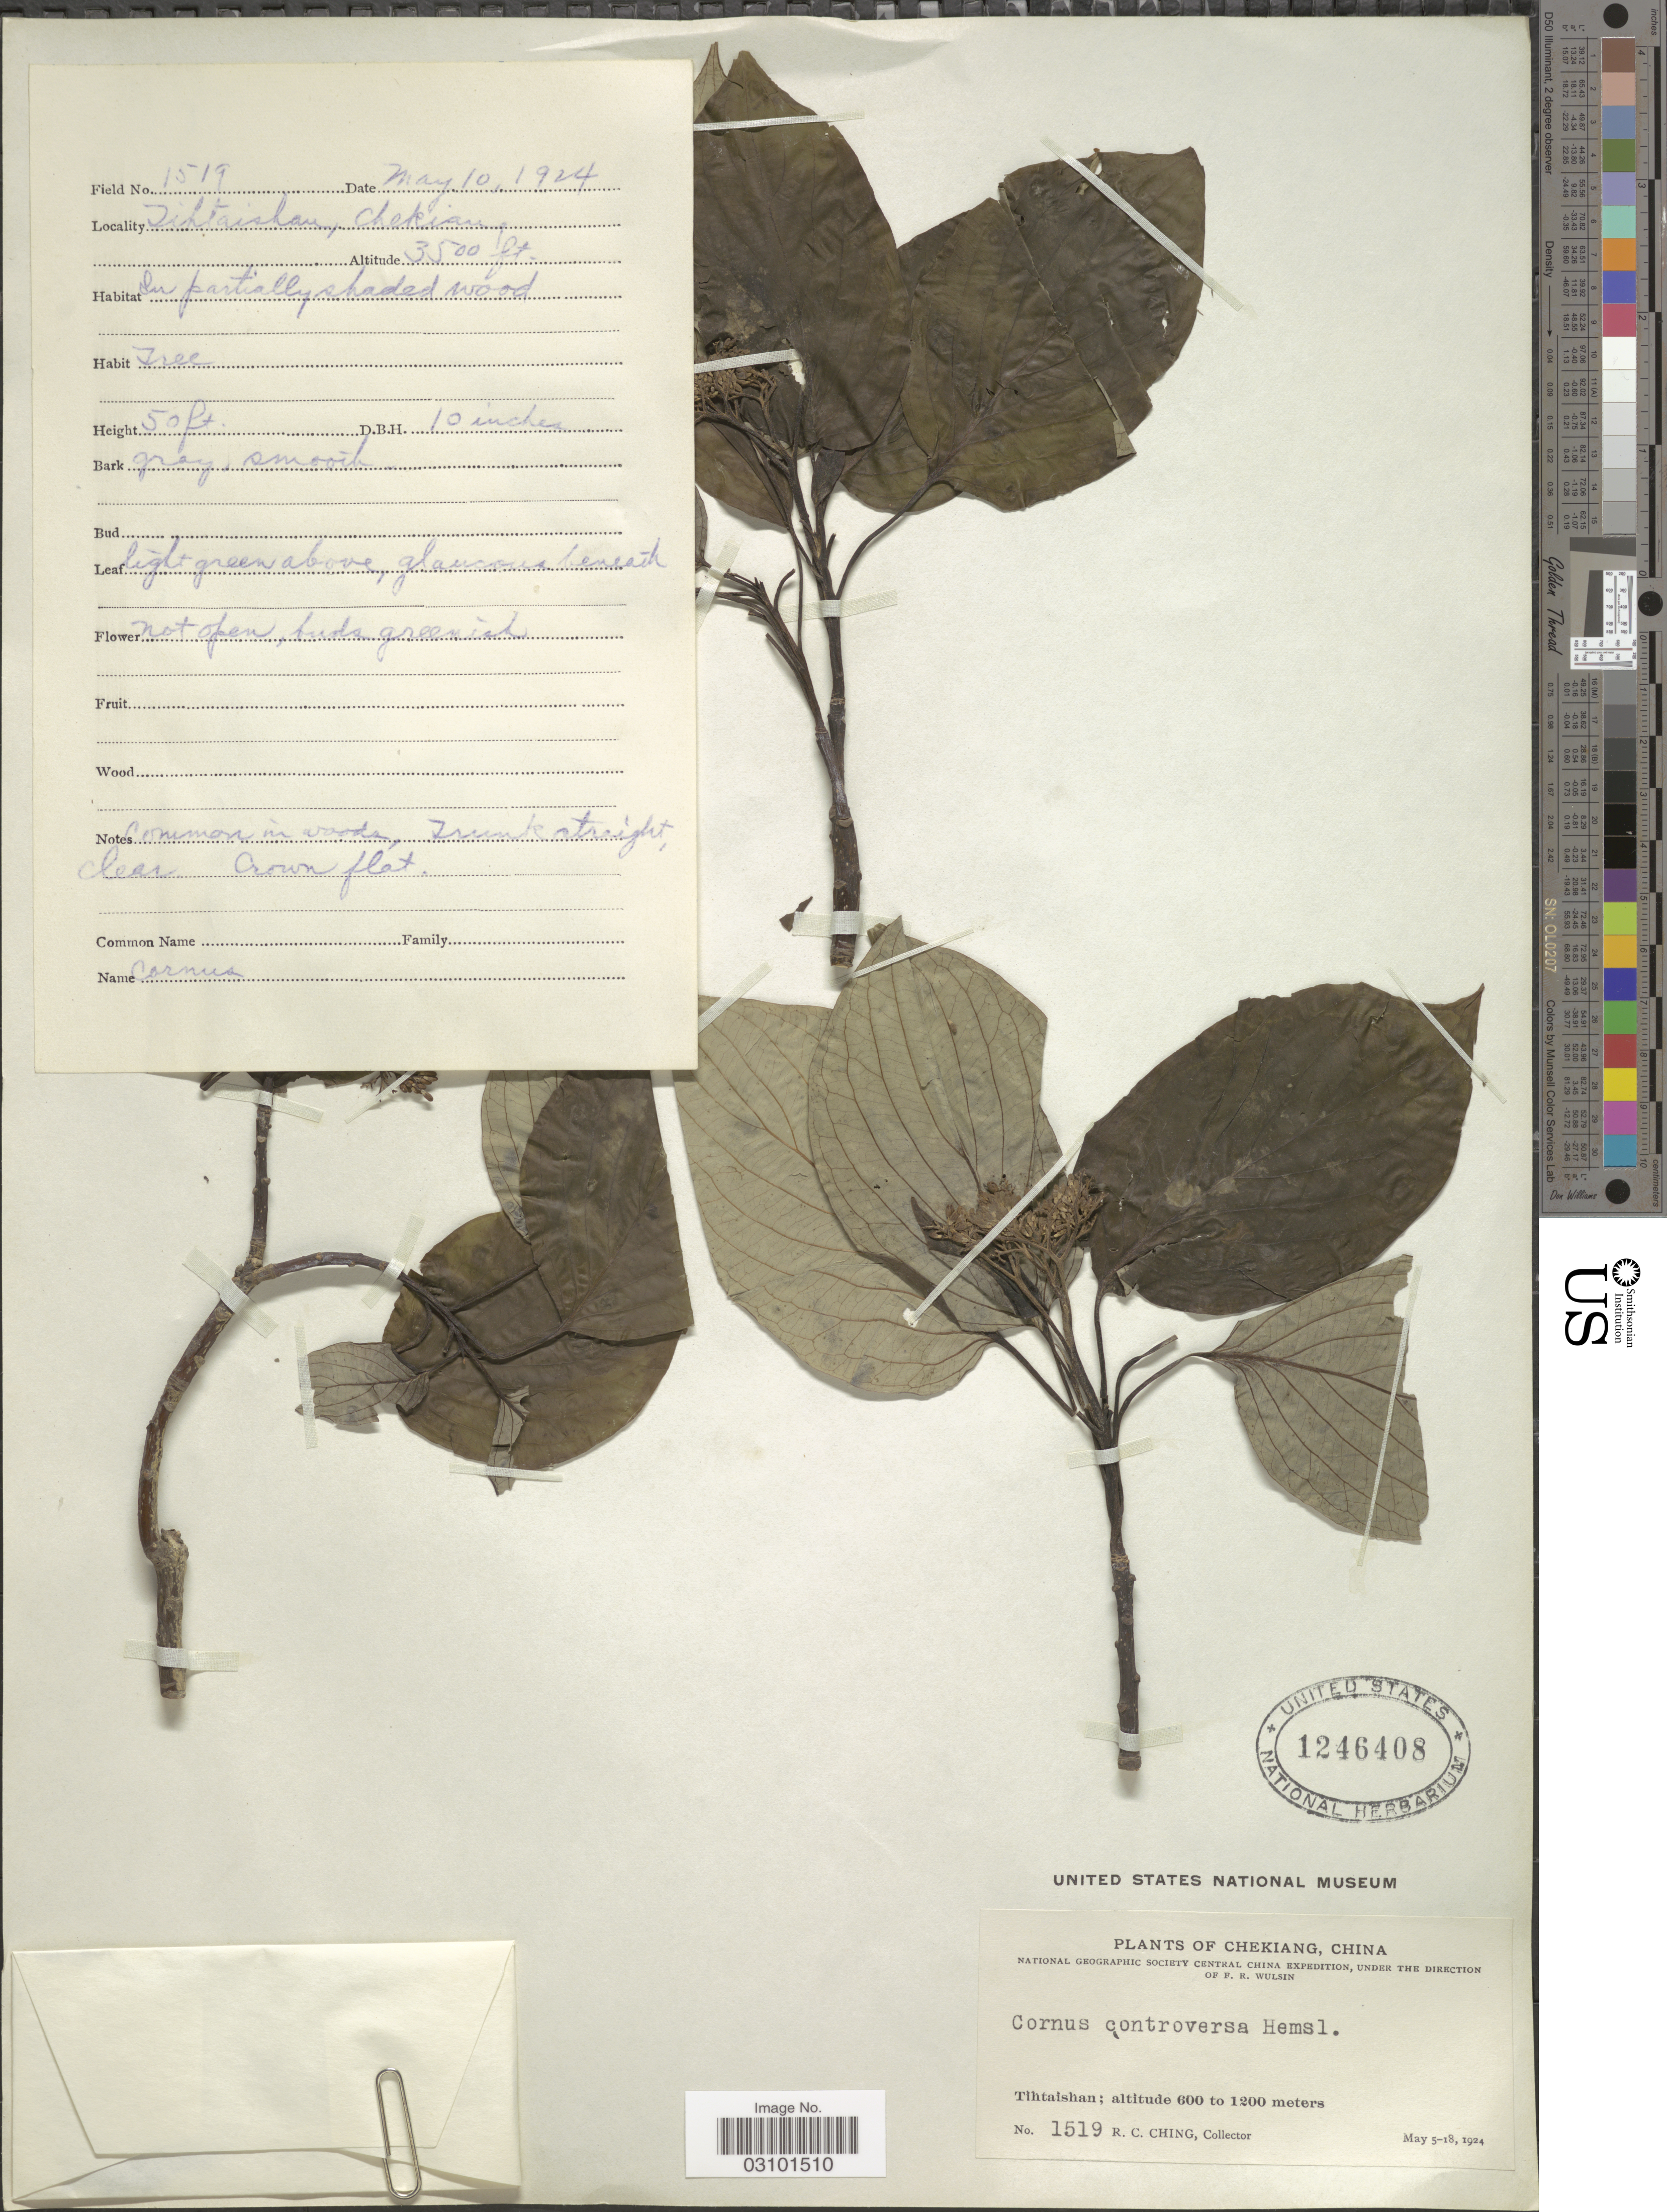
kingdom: Plantae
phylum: Tracheophyta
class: Magnoliopsida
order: Cornales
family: Cornaceae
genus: Cornus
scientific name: Cornus controversa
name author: Hemsl.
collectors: R. C. Ching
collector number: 1519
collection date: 1924-06-20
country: China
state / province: Zhejiang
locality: Chekiang, Tihtaishan.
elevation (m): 600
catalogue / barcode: US 1246408